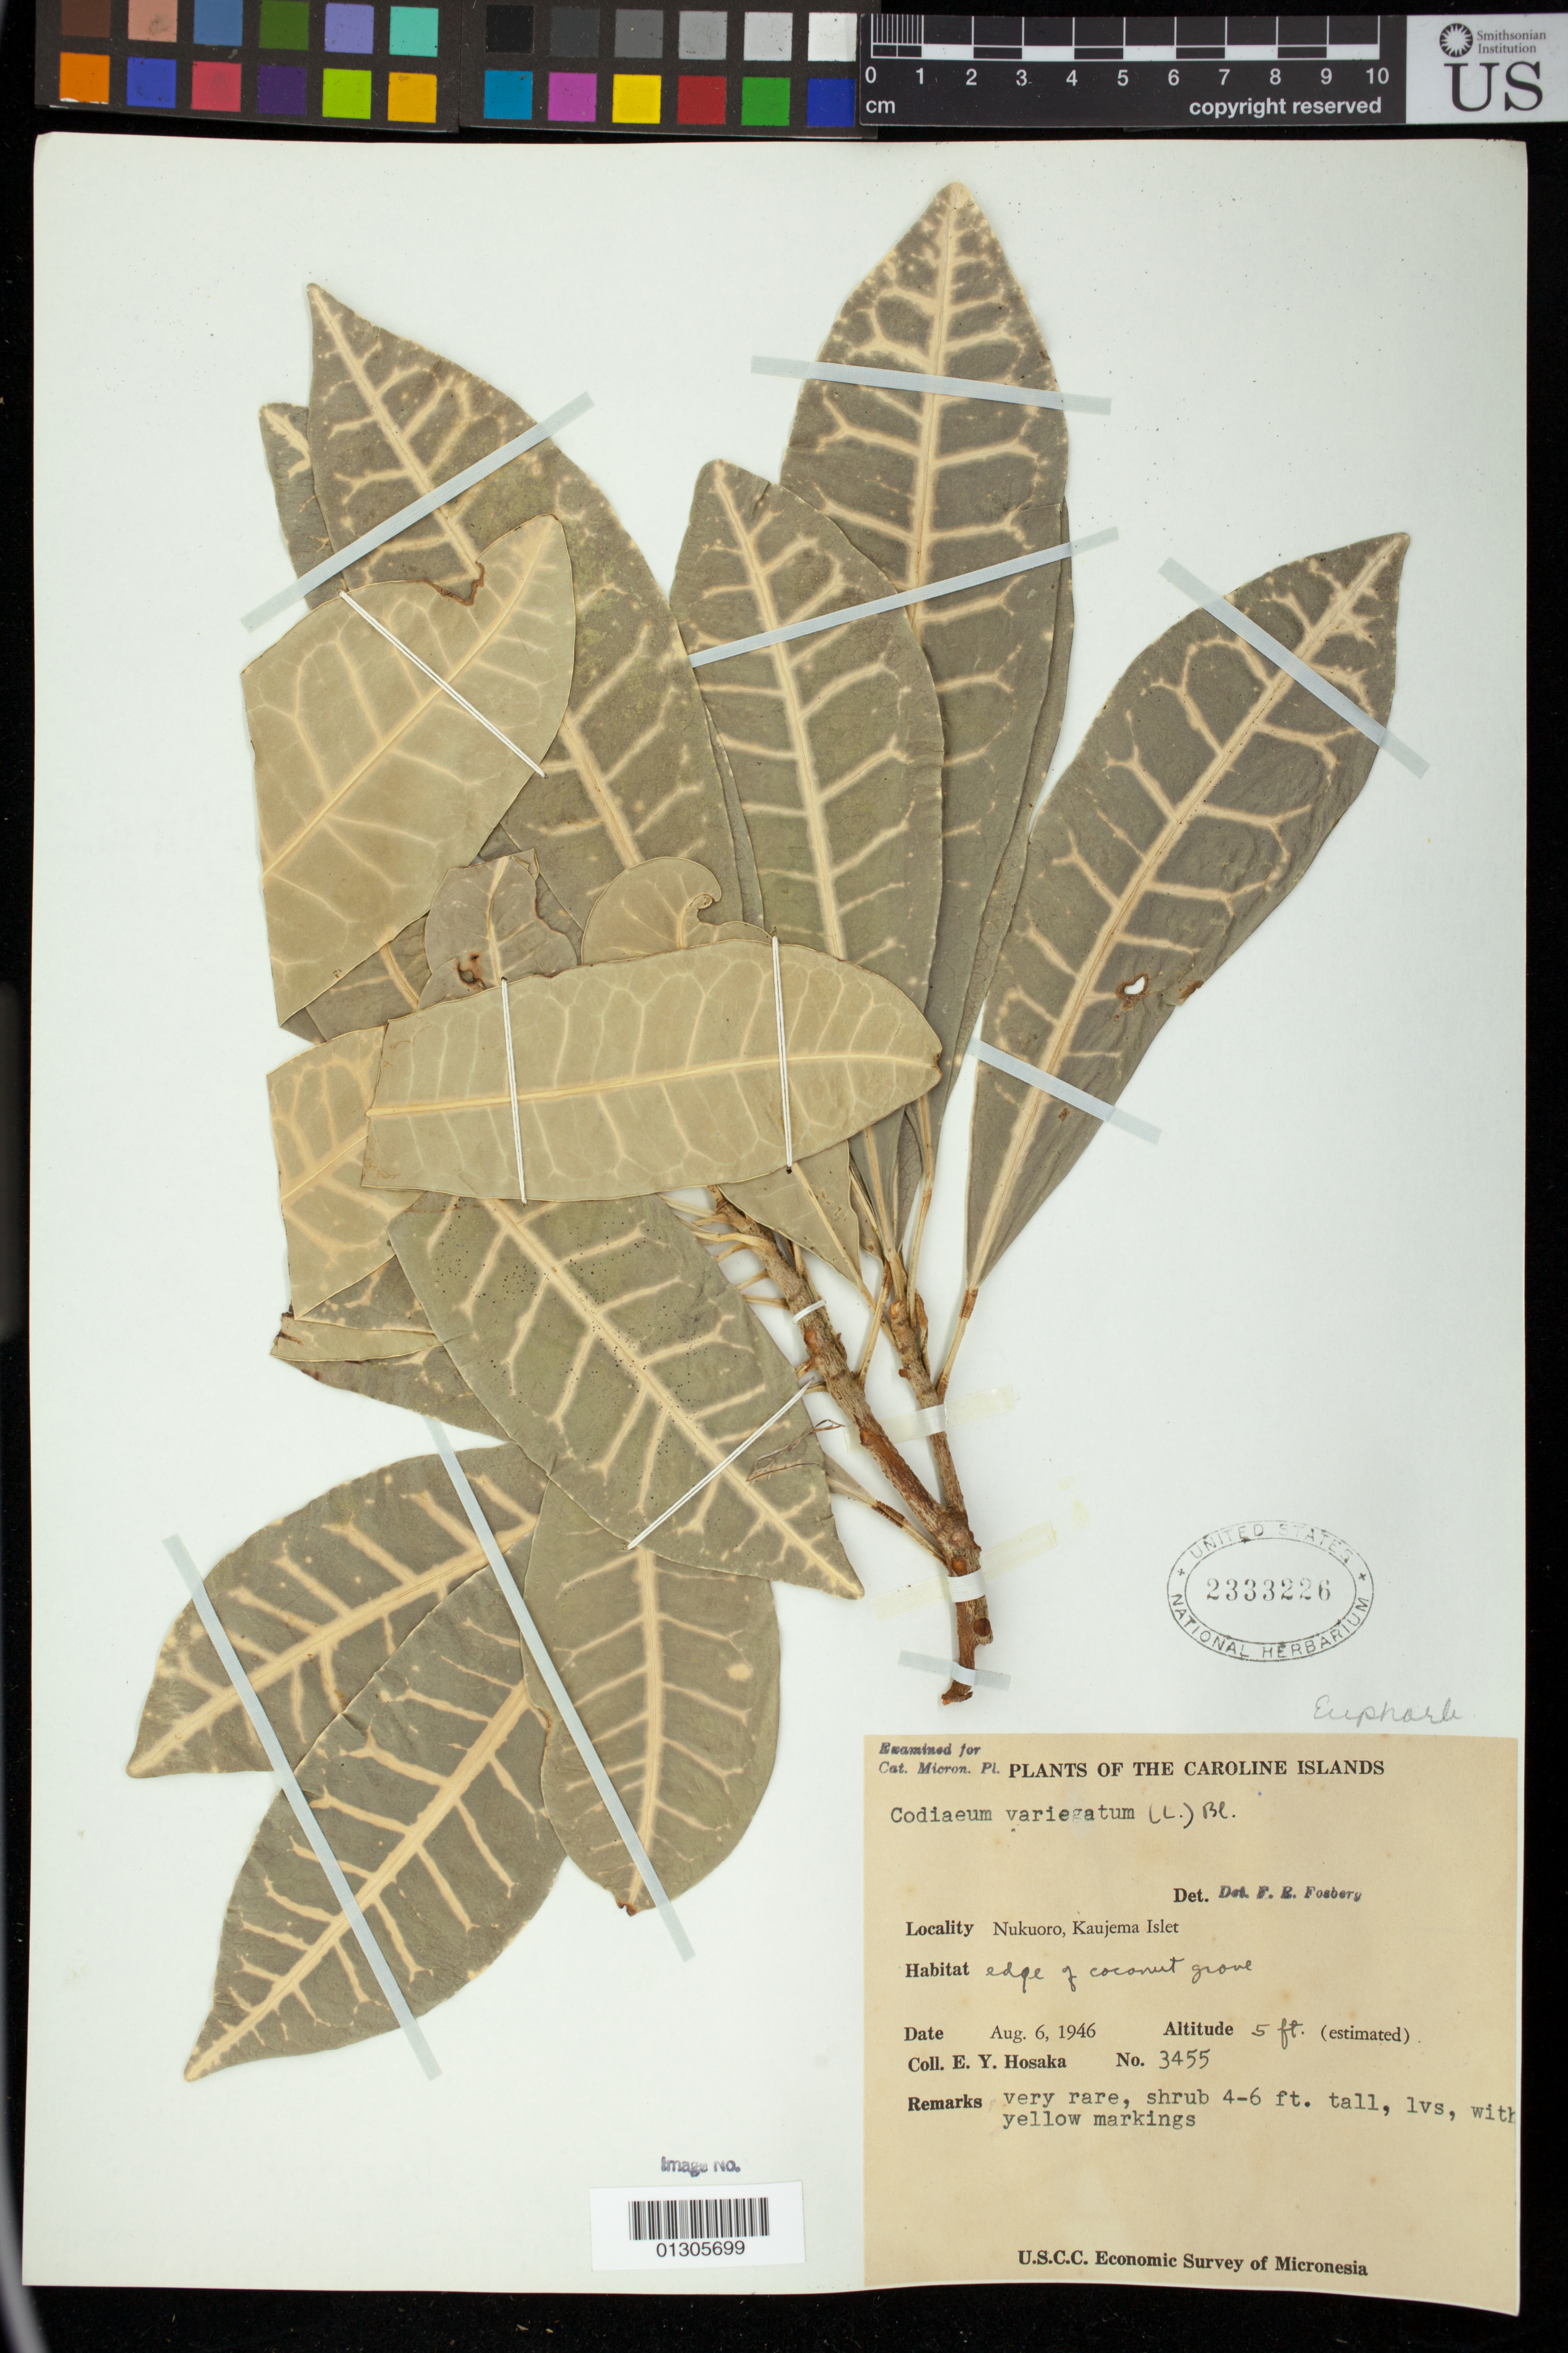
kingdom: Plantae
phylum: Tracheophyta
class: Magnoliopsida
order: Malpighiales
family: Euphorbiaceae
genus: Codiaeum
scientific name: Codiaeum variegatum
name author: (L.) Rumph. ex A. Juss.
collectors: E. Y. Hosaka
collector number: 3455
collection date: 1946-08-06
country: Micronesia, Federated States of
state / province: Pohnpei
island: Nukuoro Atoll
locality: Nukuoro, Kaujema Islet [Gausema]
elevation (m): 2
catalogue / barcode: US 2333226